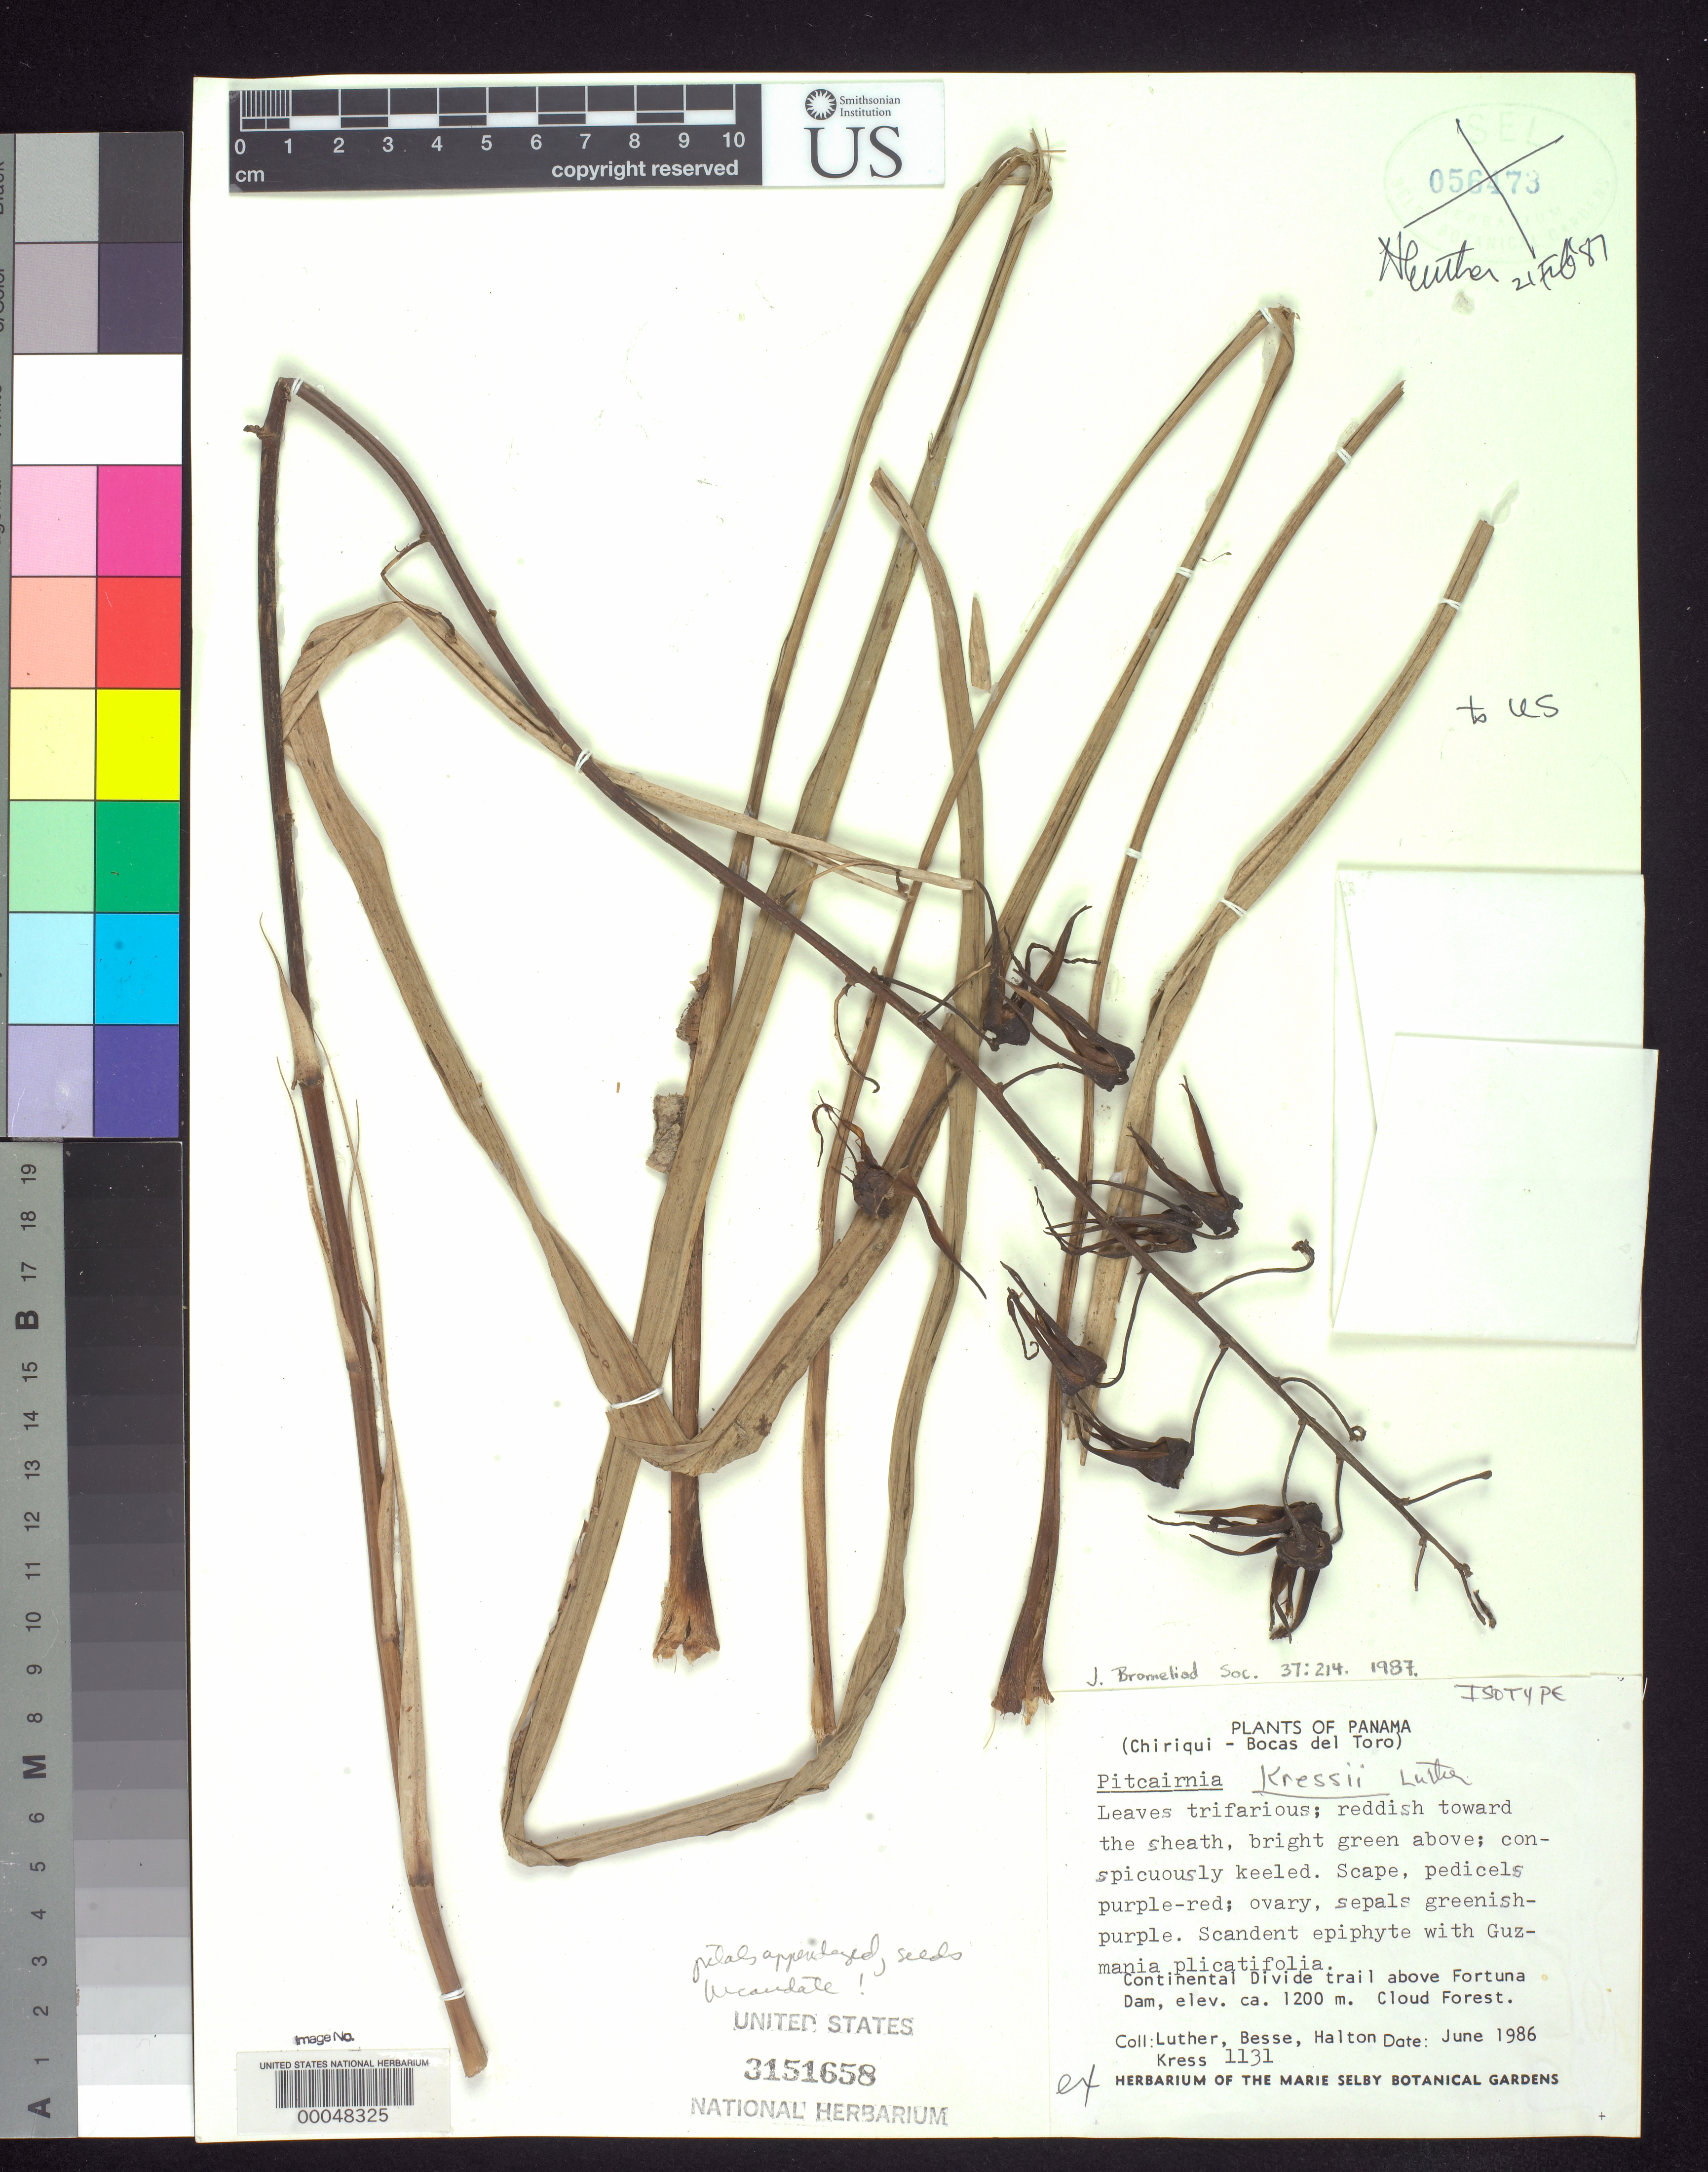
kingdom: Plantae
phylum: Tracheophyta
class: Liliopsida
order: Poales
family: Bromeliaceae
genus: Pitcairnia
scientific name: Pitcairnia kressii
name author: H. Luther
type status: Isotype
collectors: Harry E. Luther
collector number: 1131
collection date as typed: Jun 1986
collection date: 1986-06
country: Panama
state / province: Bocas del Toro / Chiriquí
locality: Continental Divide Trail above Fortuna Dam.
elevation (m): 1200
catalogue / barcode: US 3151658